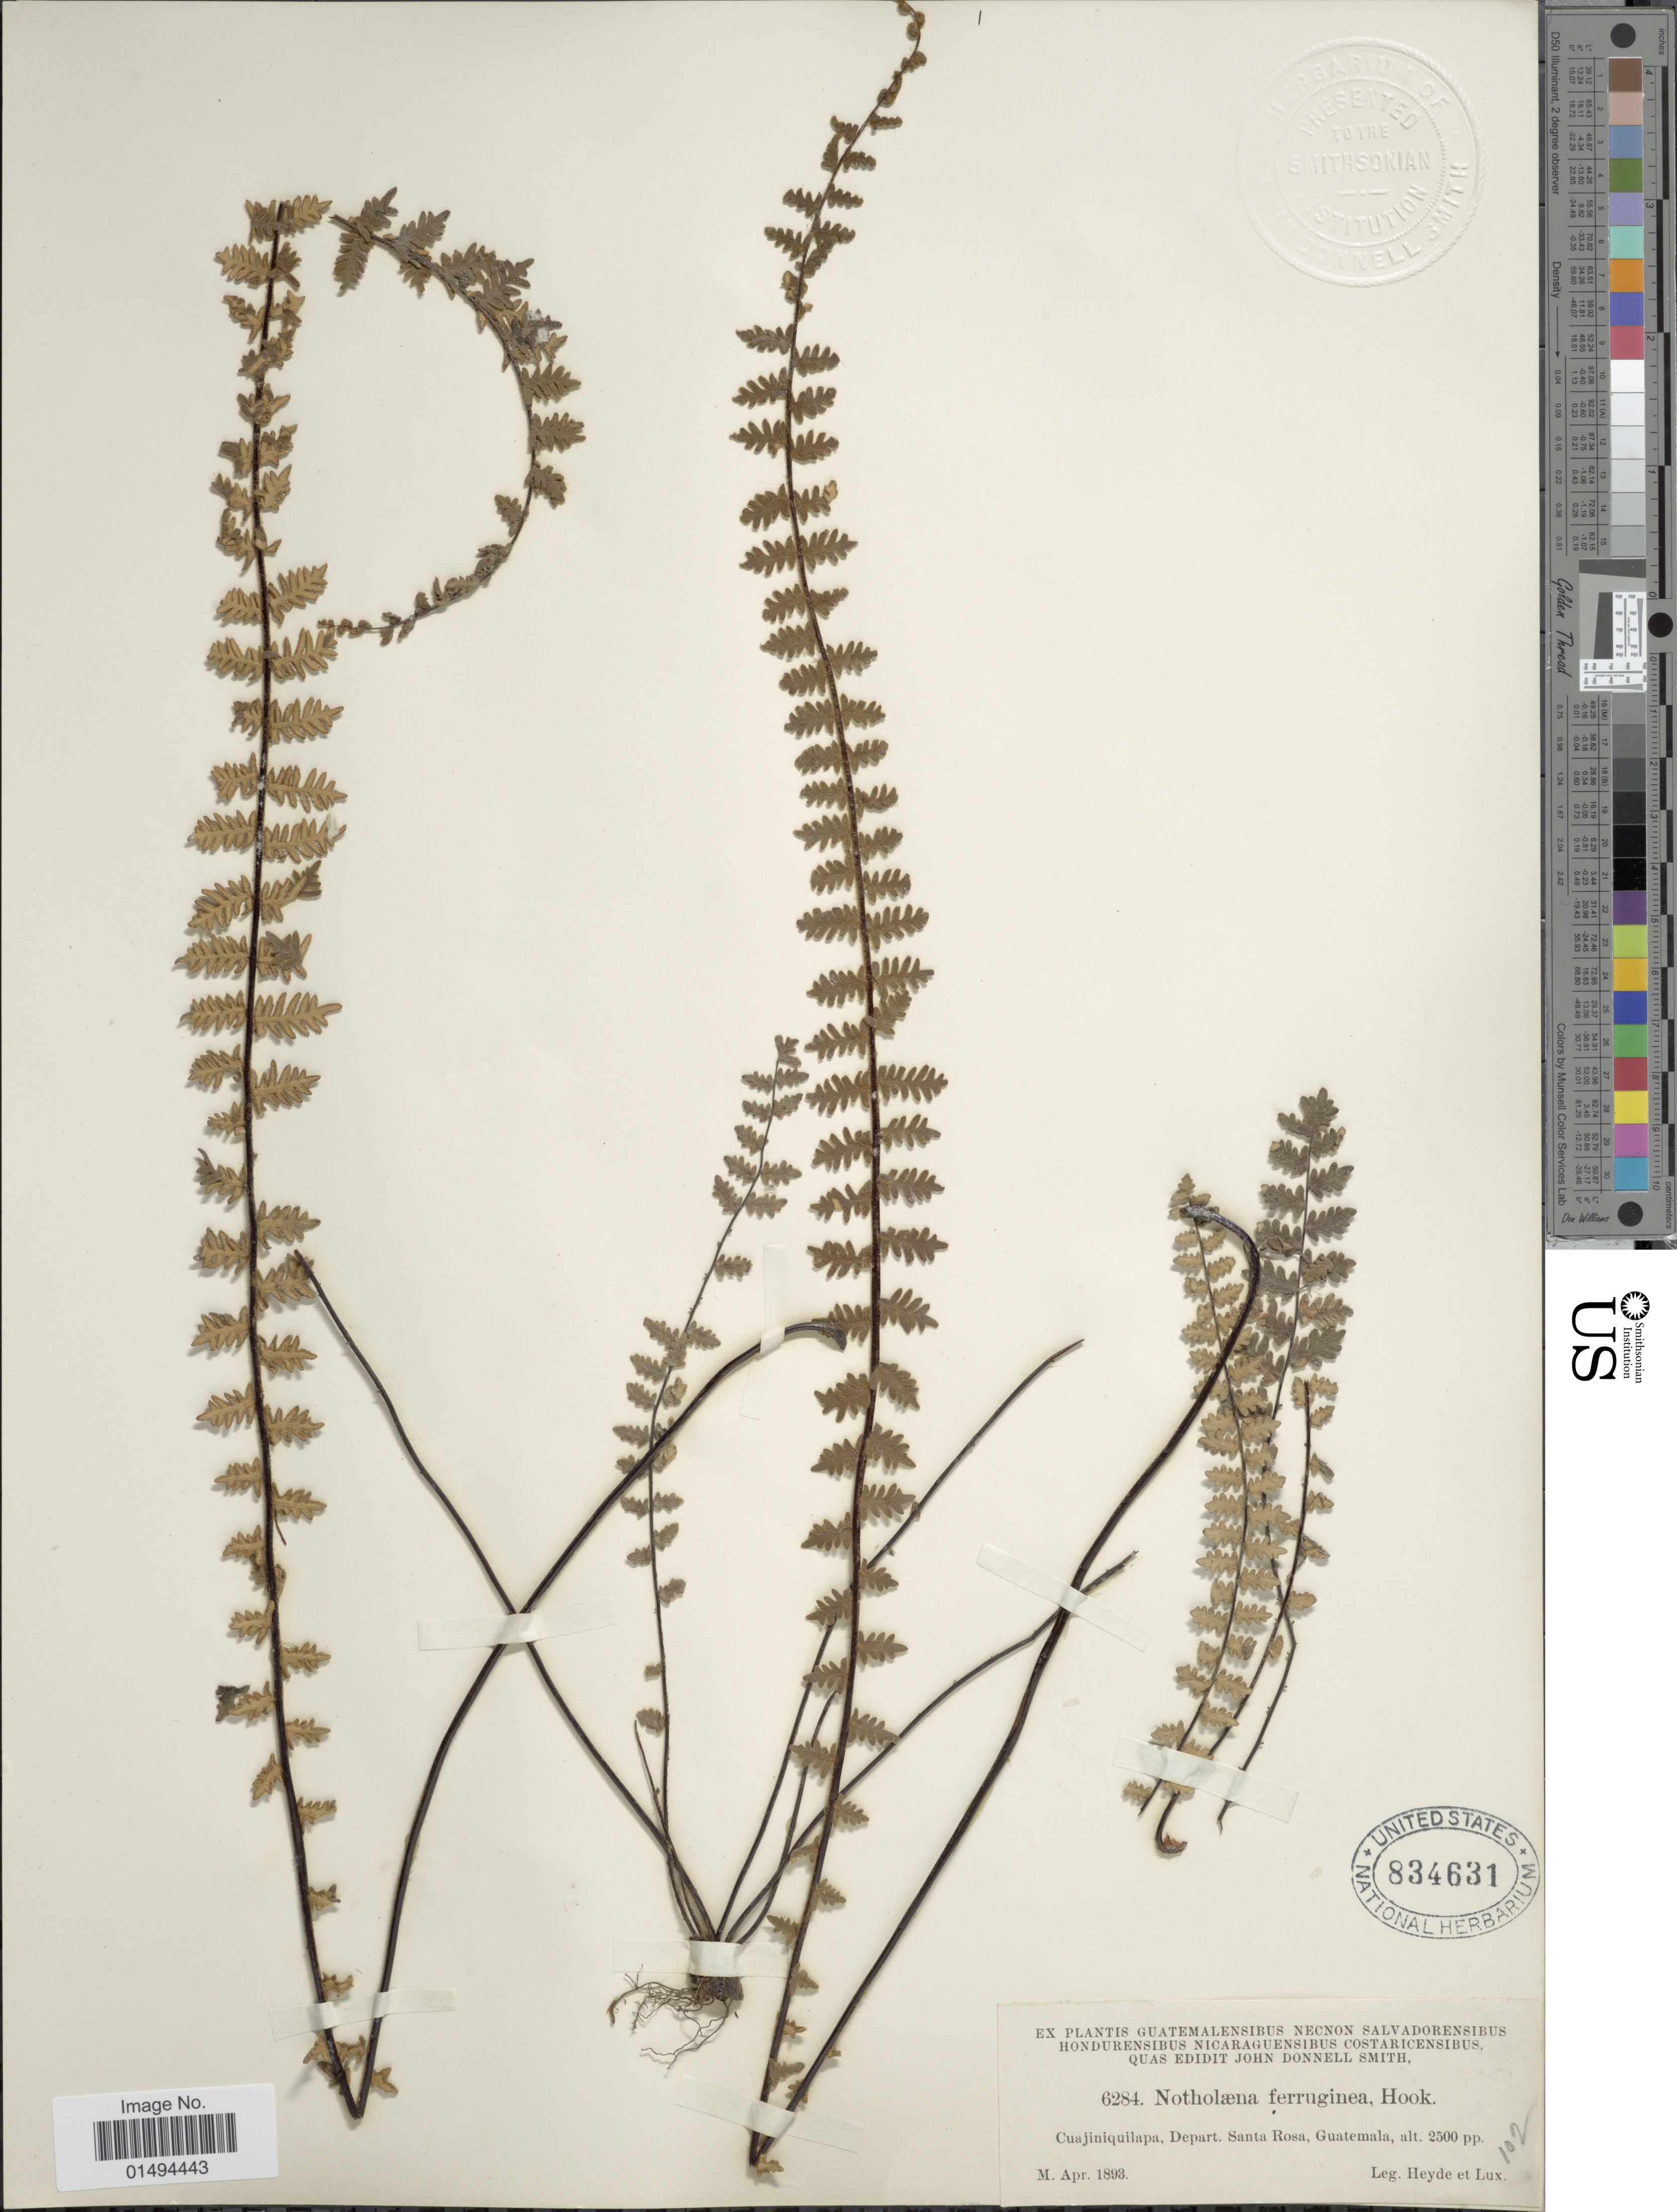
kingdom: Plantae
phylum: Tracheophyta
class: Polypodiopsida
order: Polypodiales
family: Pteridaceae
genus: Myriopteris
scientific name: Myriopteris aurea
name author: (Poir.) Grusz & Windham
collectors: E. Lux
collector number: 6284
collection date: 1893-04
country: Guatemala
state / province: Santa Rosa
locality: Cuajiniquilapa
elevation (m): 762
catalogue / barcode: US 834631